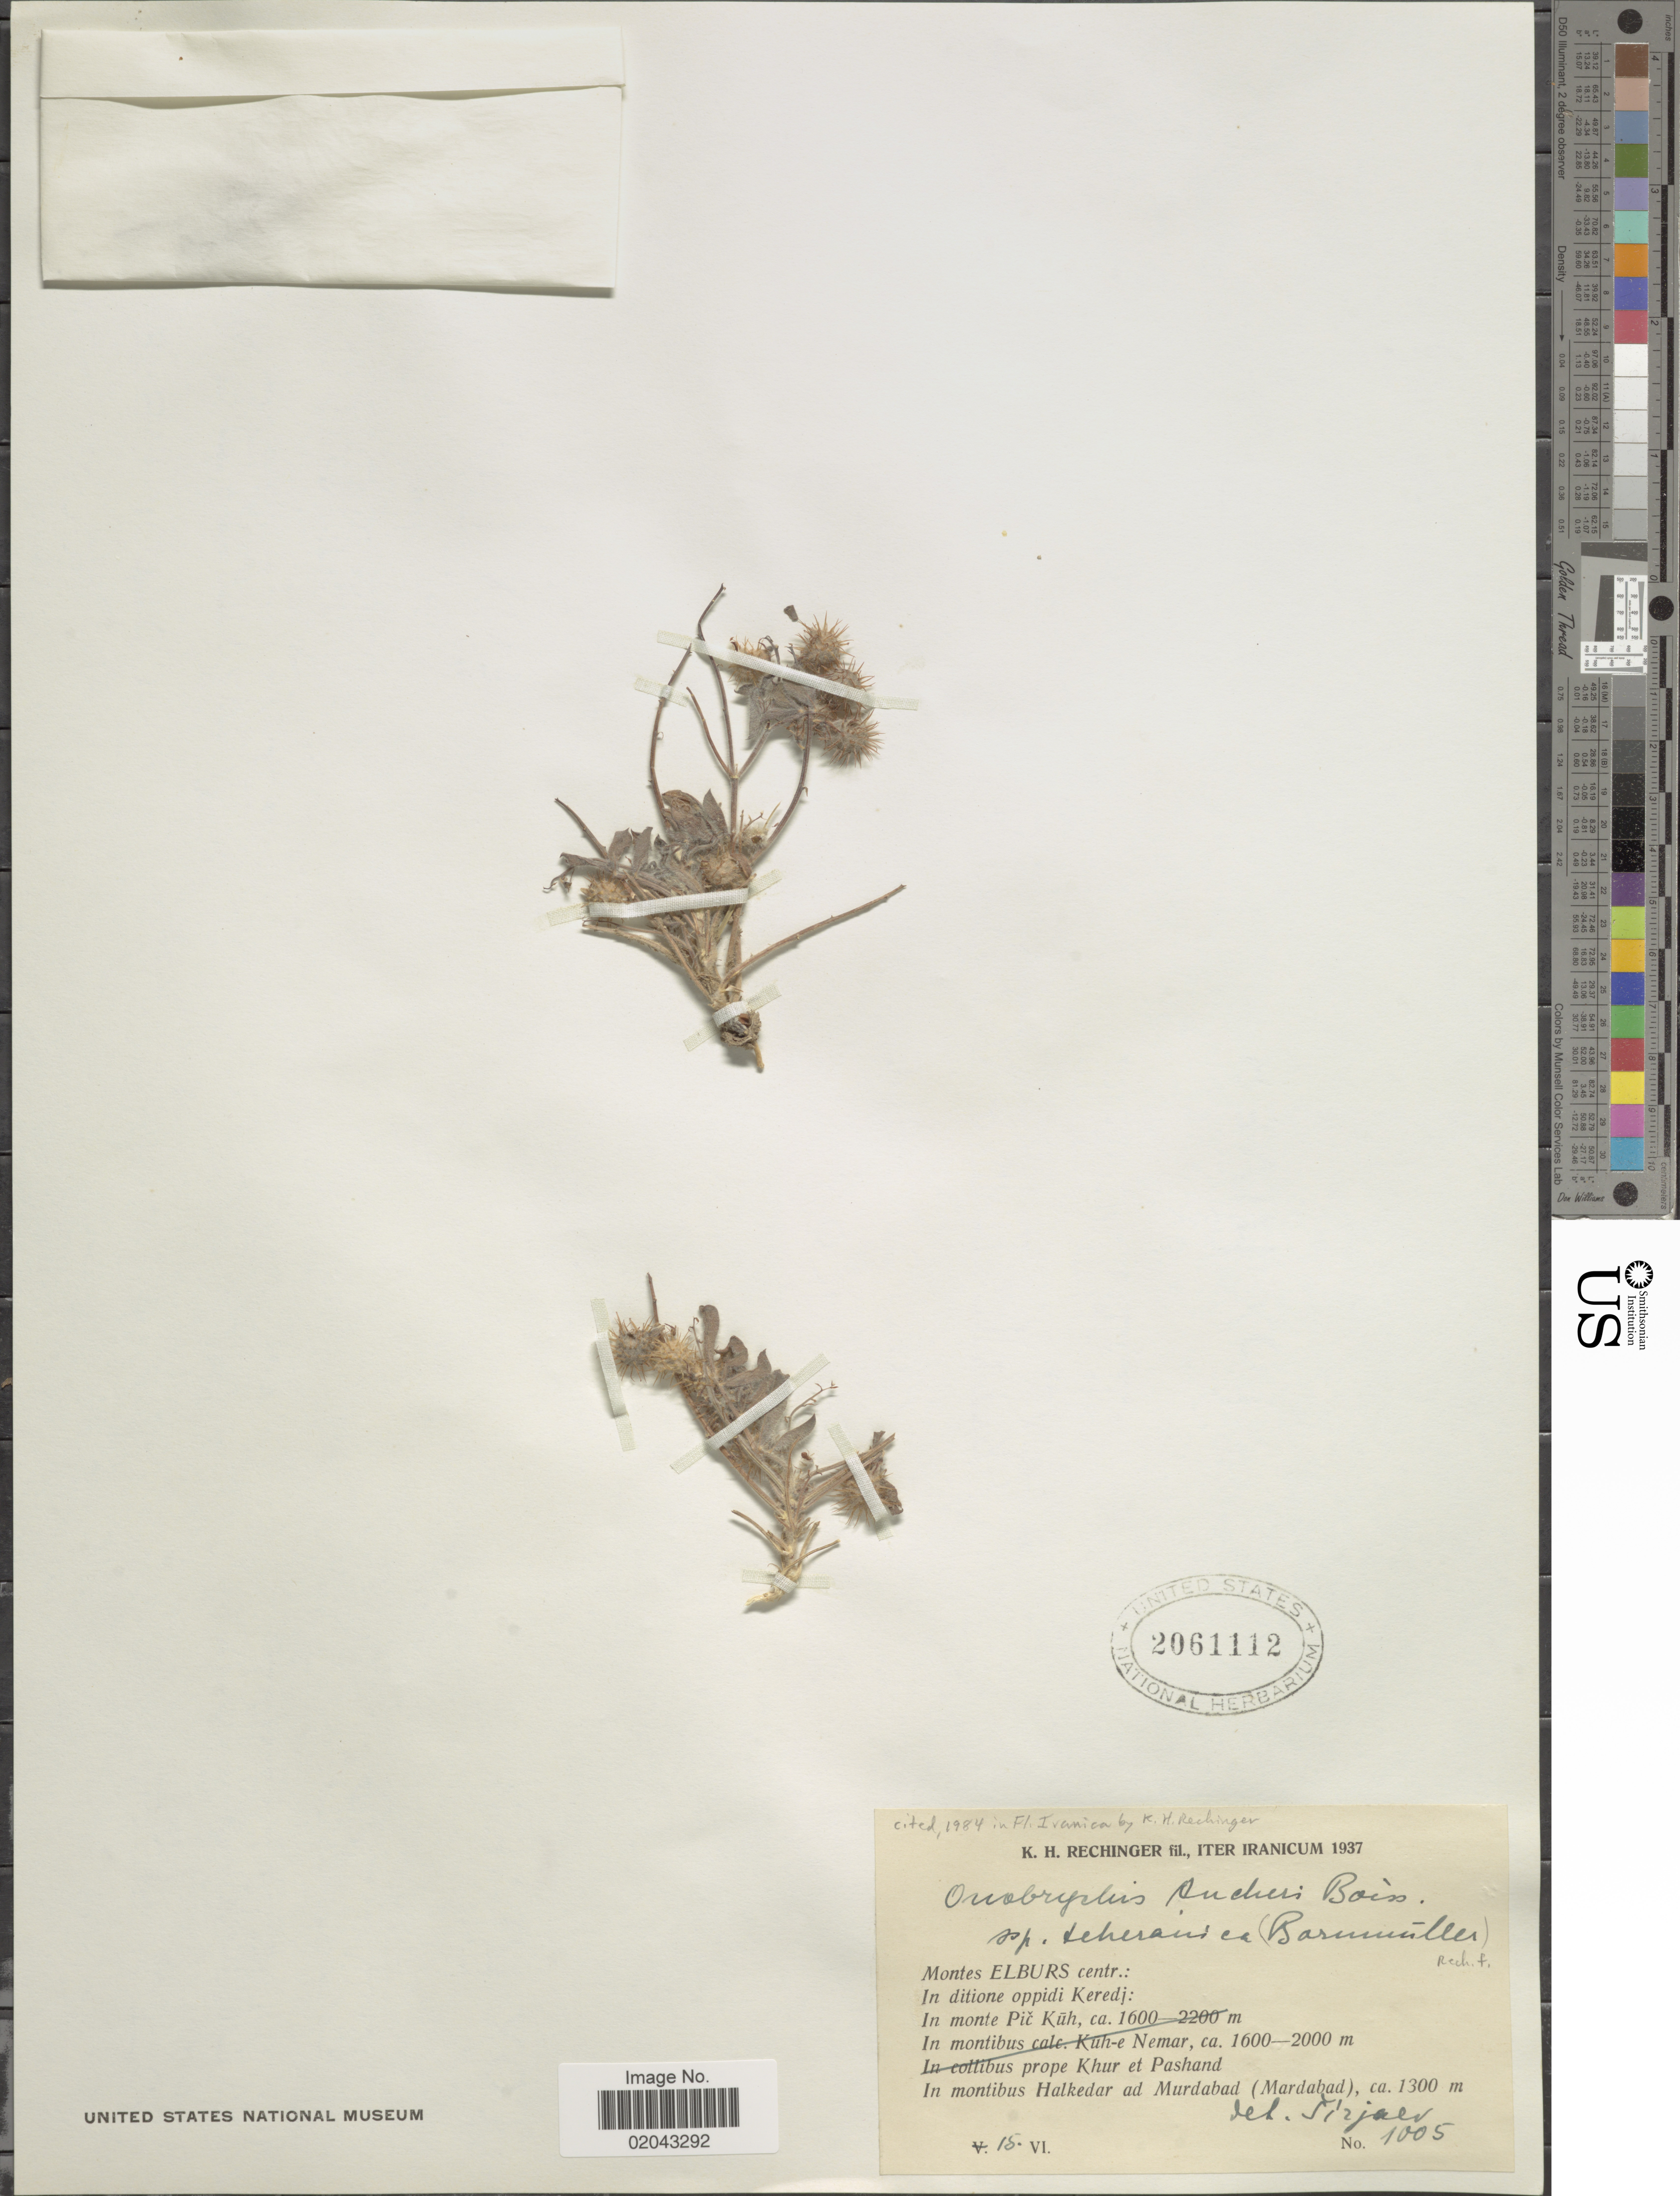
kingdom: Plantae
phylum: Tracheophyta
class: Magnoliopsida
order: Fabales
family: Fabaceae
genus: Onobrychis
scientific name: Onobrychis aucheri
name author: Boiss.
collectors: K. H. Rechinger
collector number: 1005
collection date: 1937-06-15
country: Iran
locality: Iranicum, Monte Elburs centr.: In ditione oppidi Keredj: In montibus Halkedar ad Murdabad (Mardabad).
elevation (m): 1300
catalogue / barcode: US 2061112